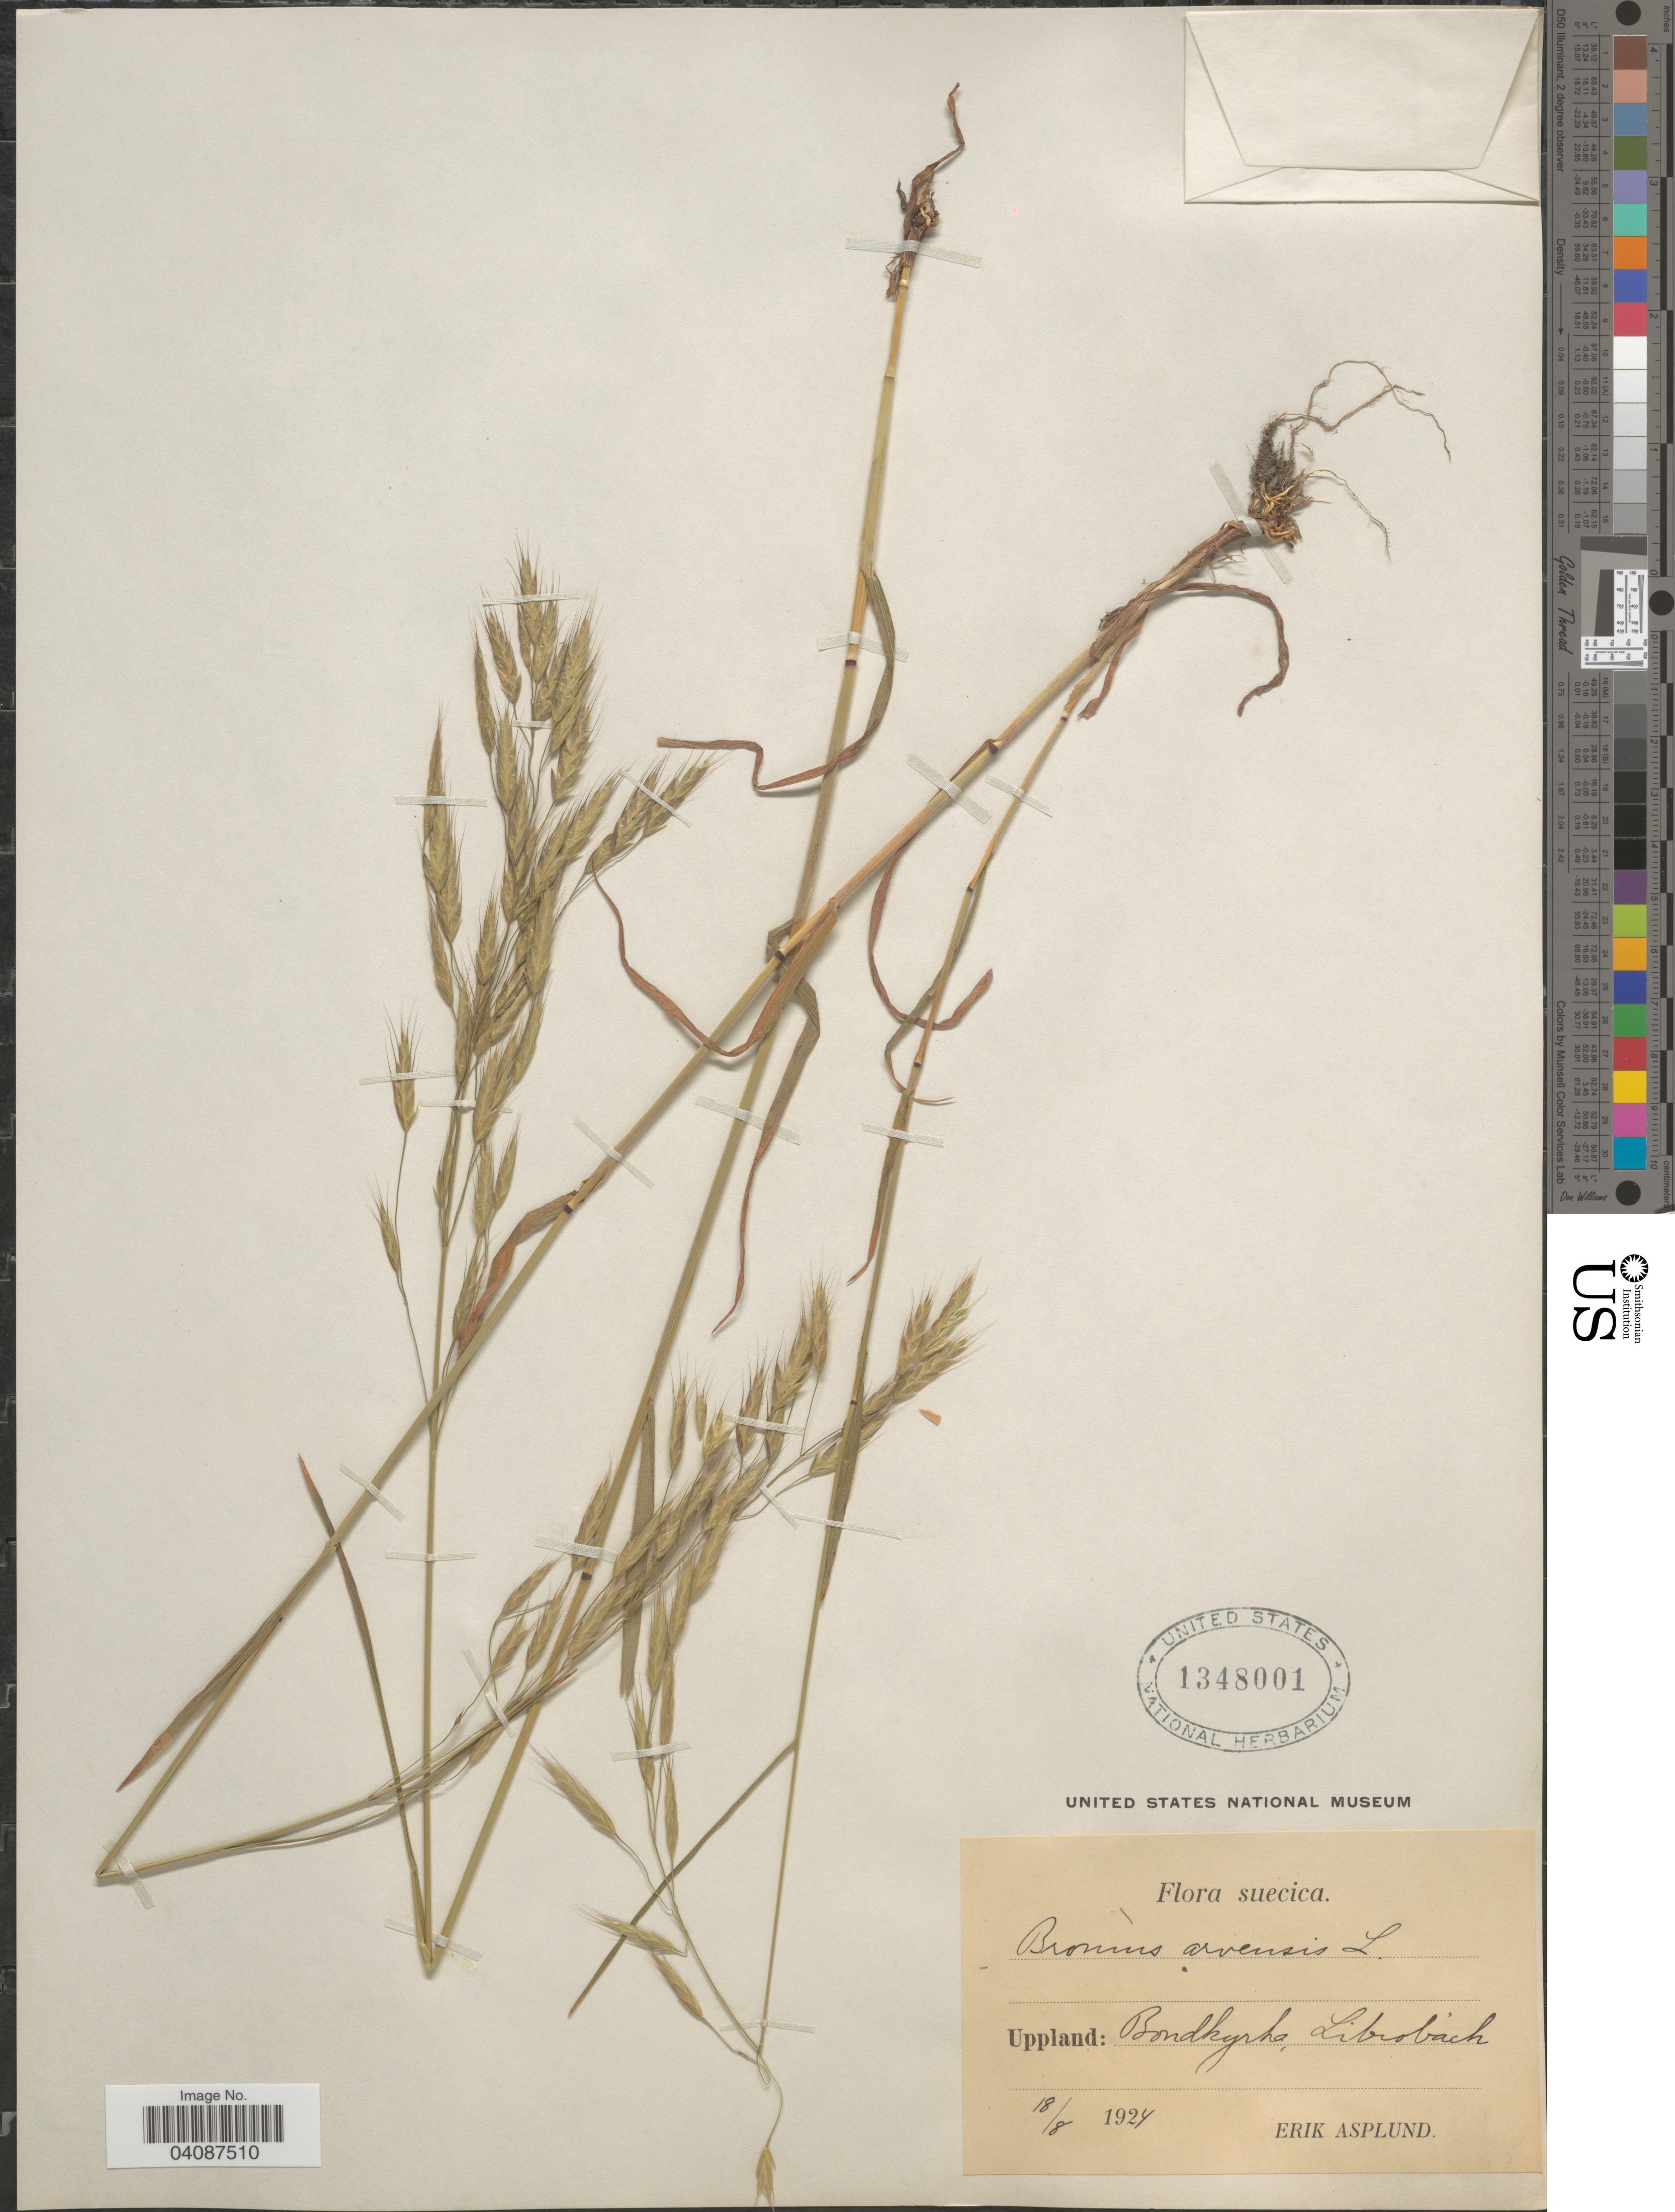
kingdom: Plantae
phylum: Tracheophyta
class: Liliopsida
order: Poales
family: Poaceae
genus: Bromus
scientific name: Bromus arvensis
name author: L.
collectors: E. Asplund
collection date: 1924-08-18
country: Sweden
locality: Suecica. Uppland: Bondkyrka, Librobach.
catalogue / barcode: US 1348001